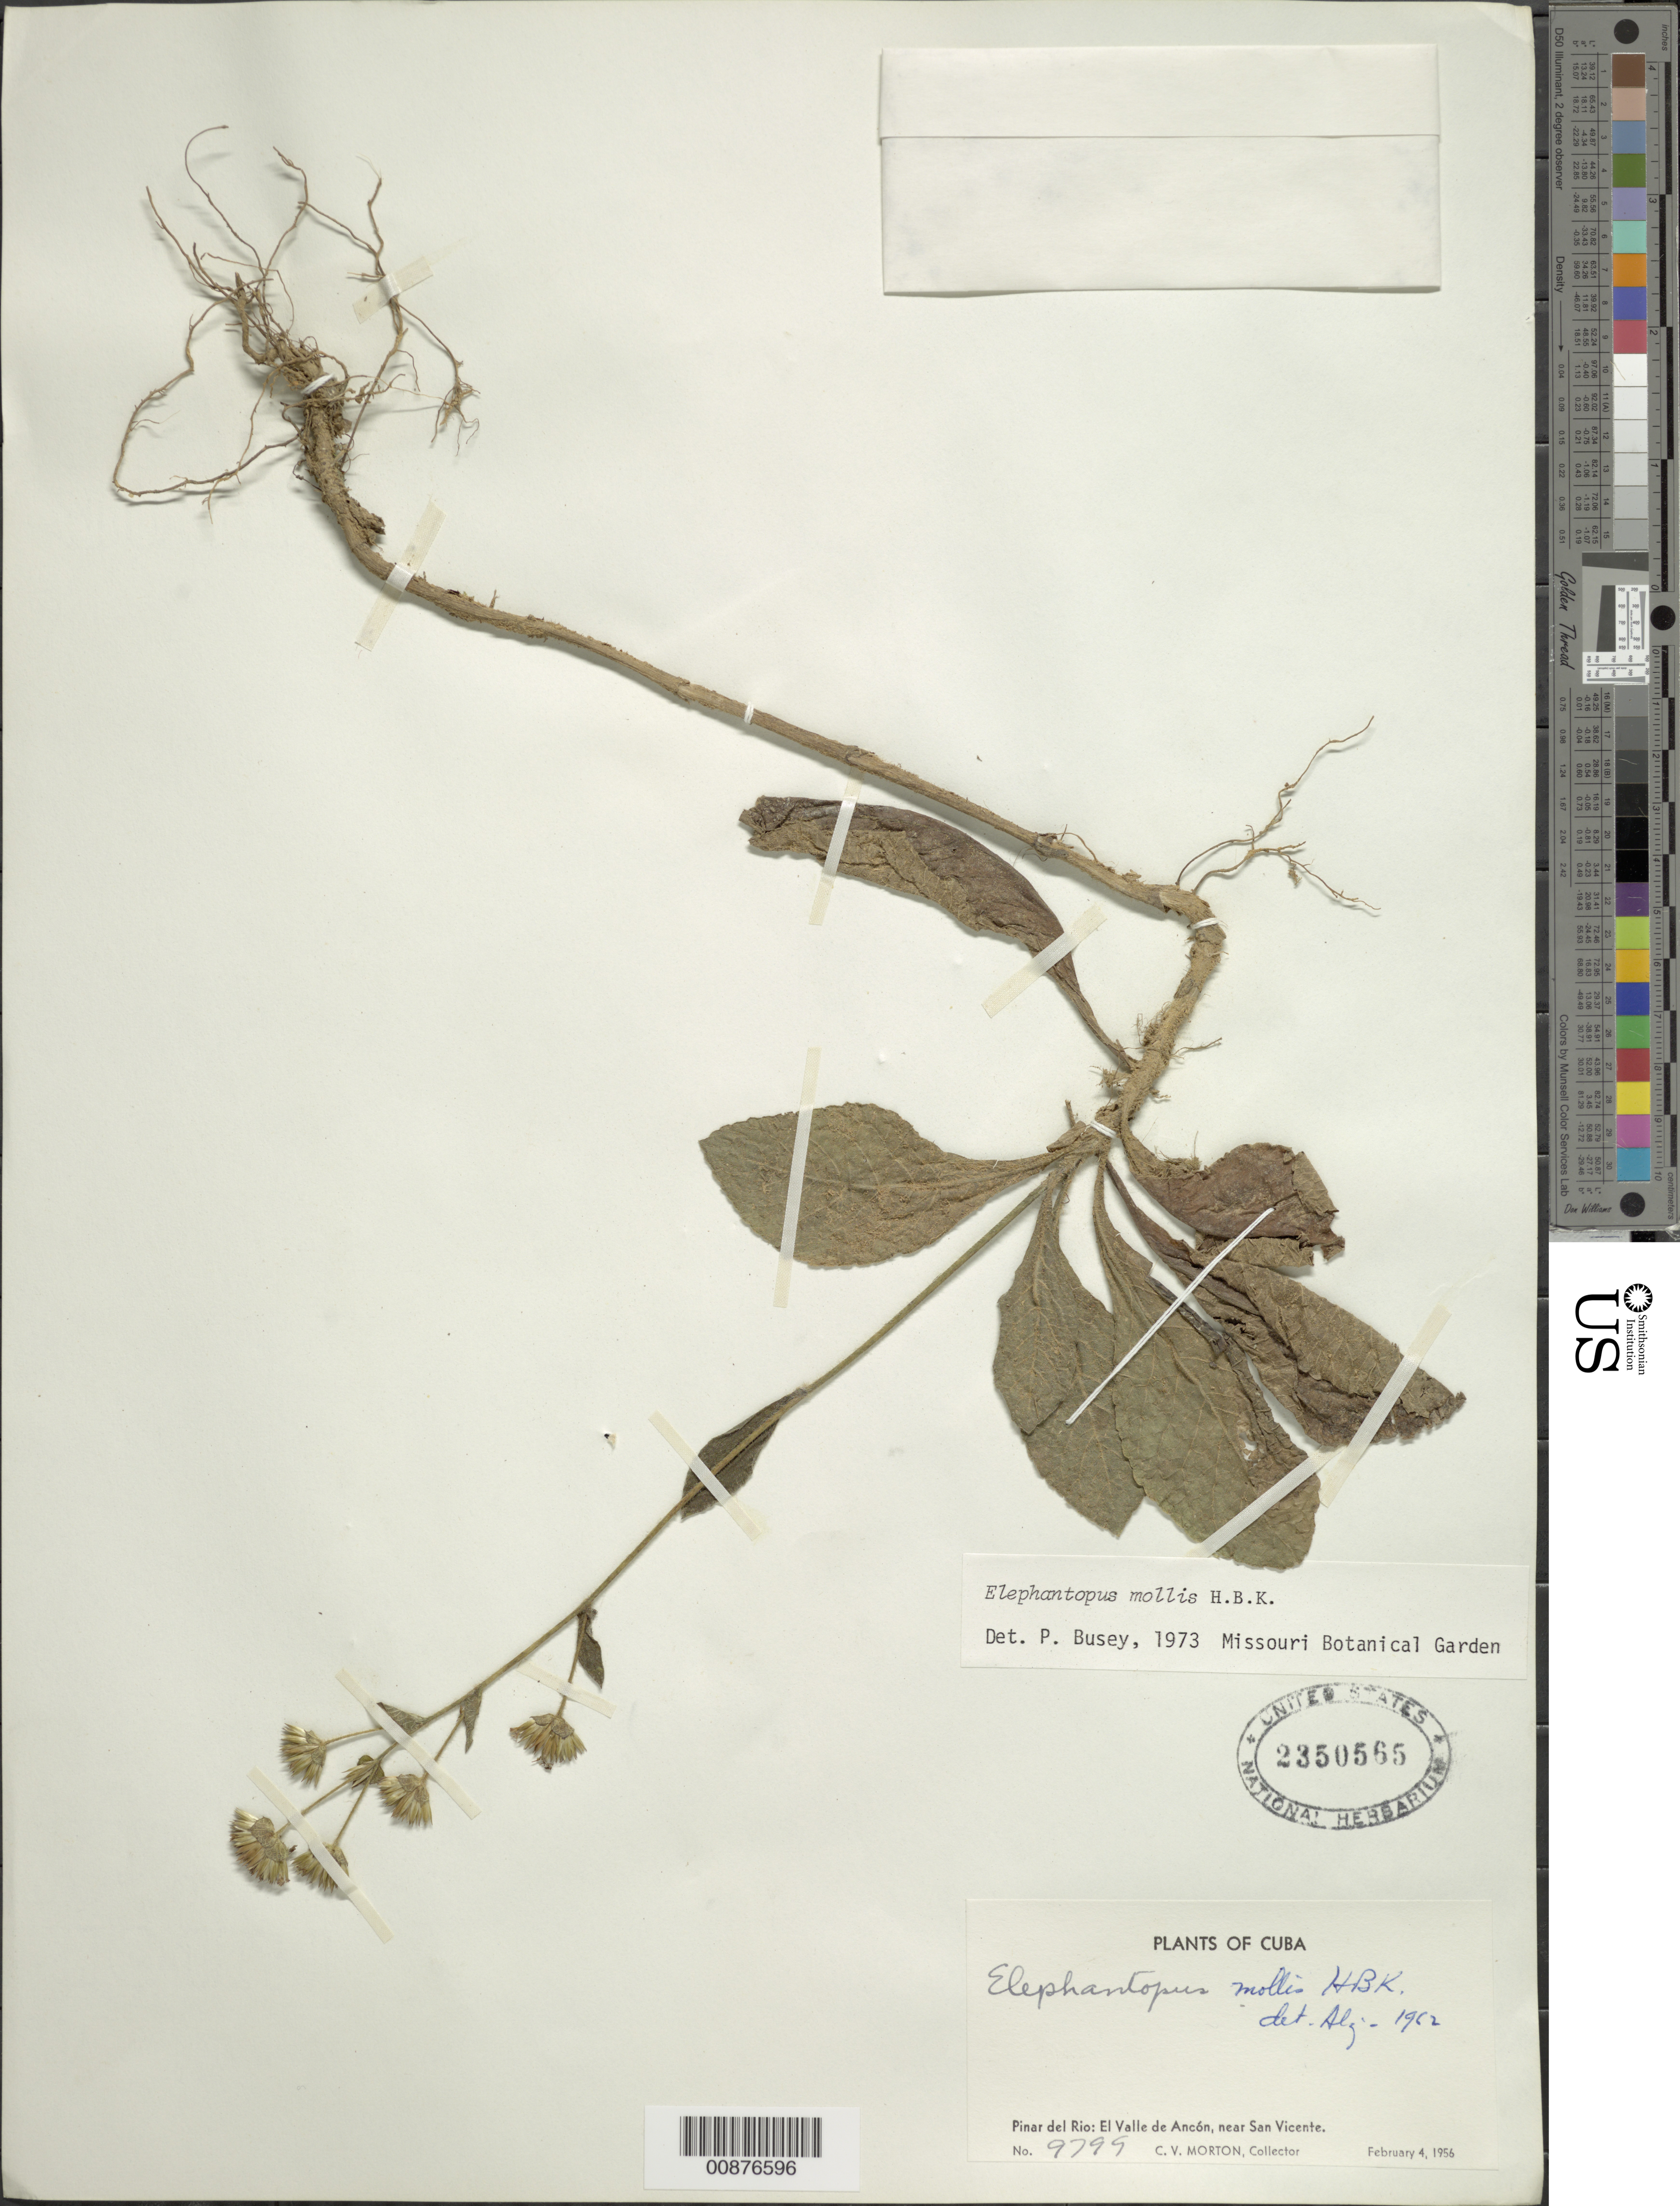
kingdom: Plantae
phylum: Tracheophyta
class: Magnoliopsida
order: Asterales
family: Asteraceae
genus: Elephantopus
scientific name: Elephantopus mollis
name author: Kunth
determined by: Liogier, Alain H.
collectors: C. V. Morton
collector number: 9799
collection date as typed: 04 Feb 1956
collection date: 1956-02-04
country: Cuba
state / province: Pinar del Río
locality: El Valle de Ancon, near San Vicente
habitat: Valley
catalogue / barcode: US 2350565